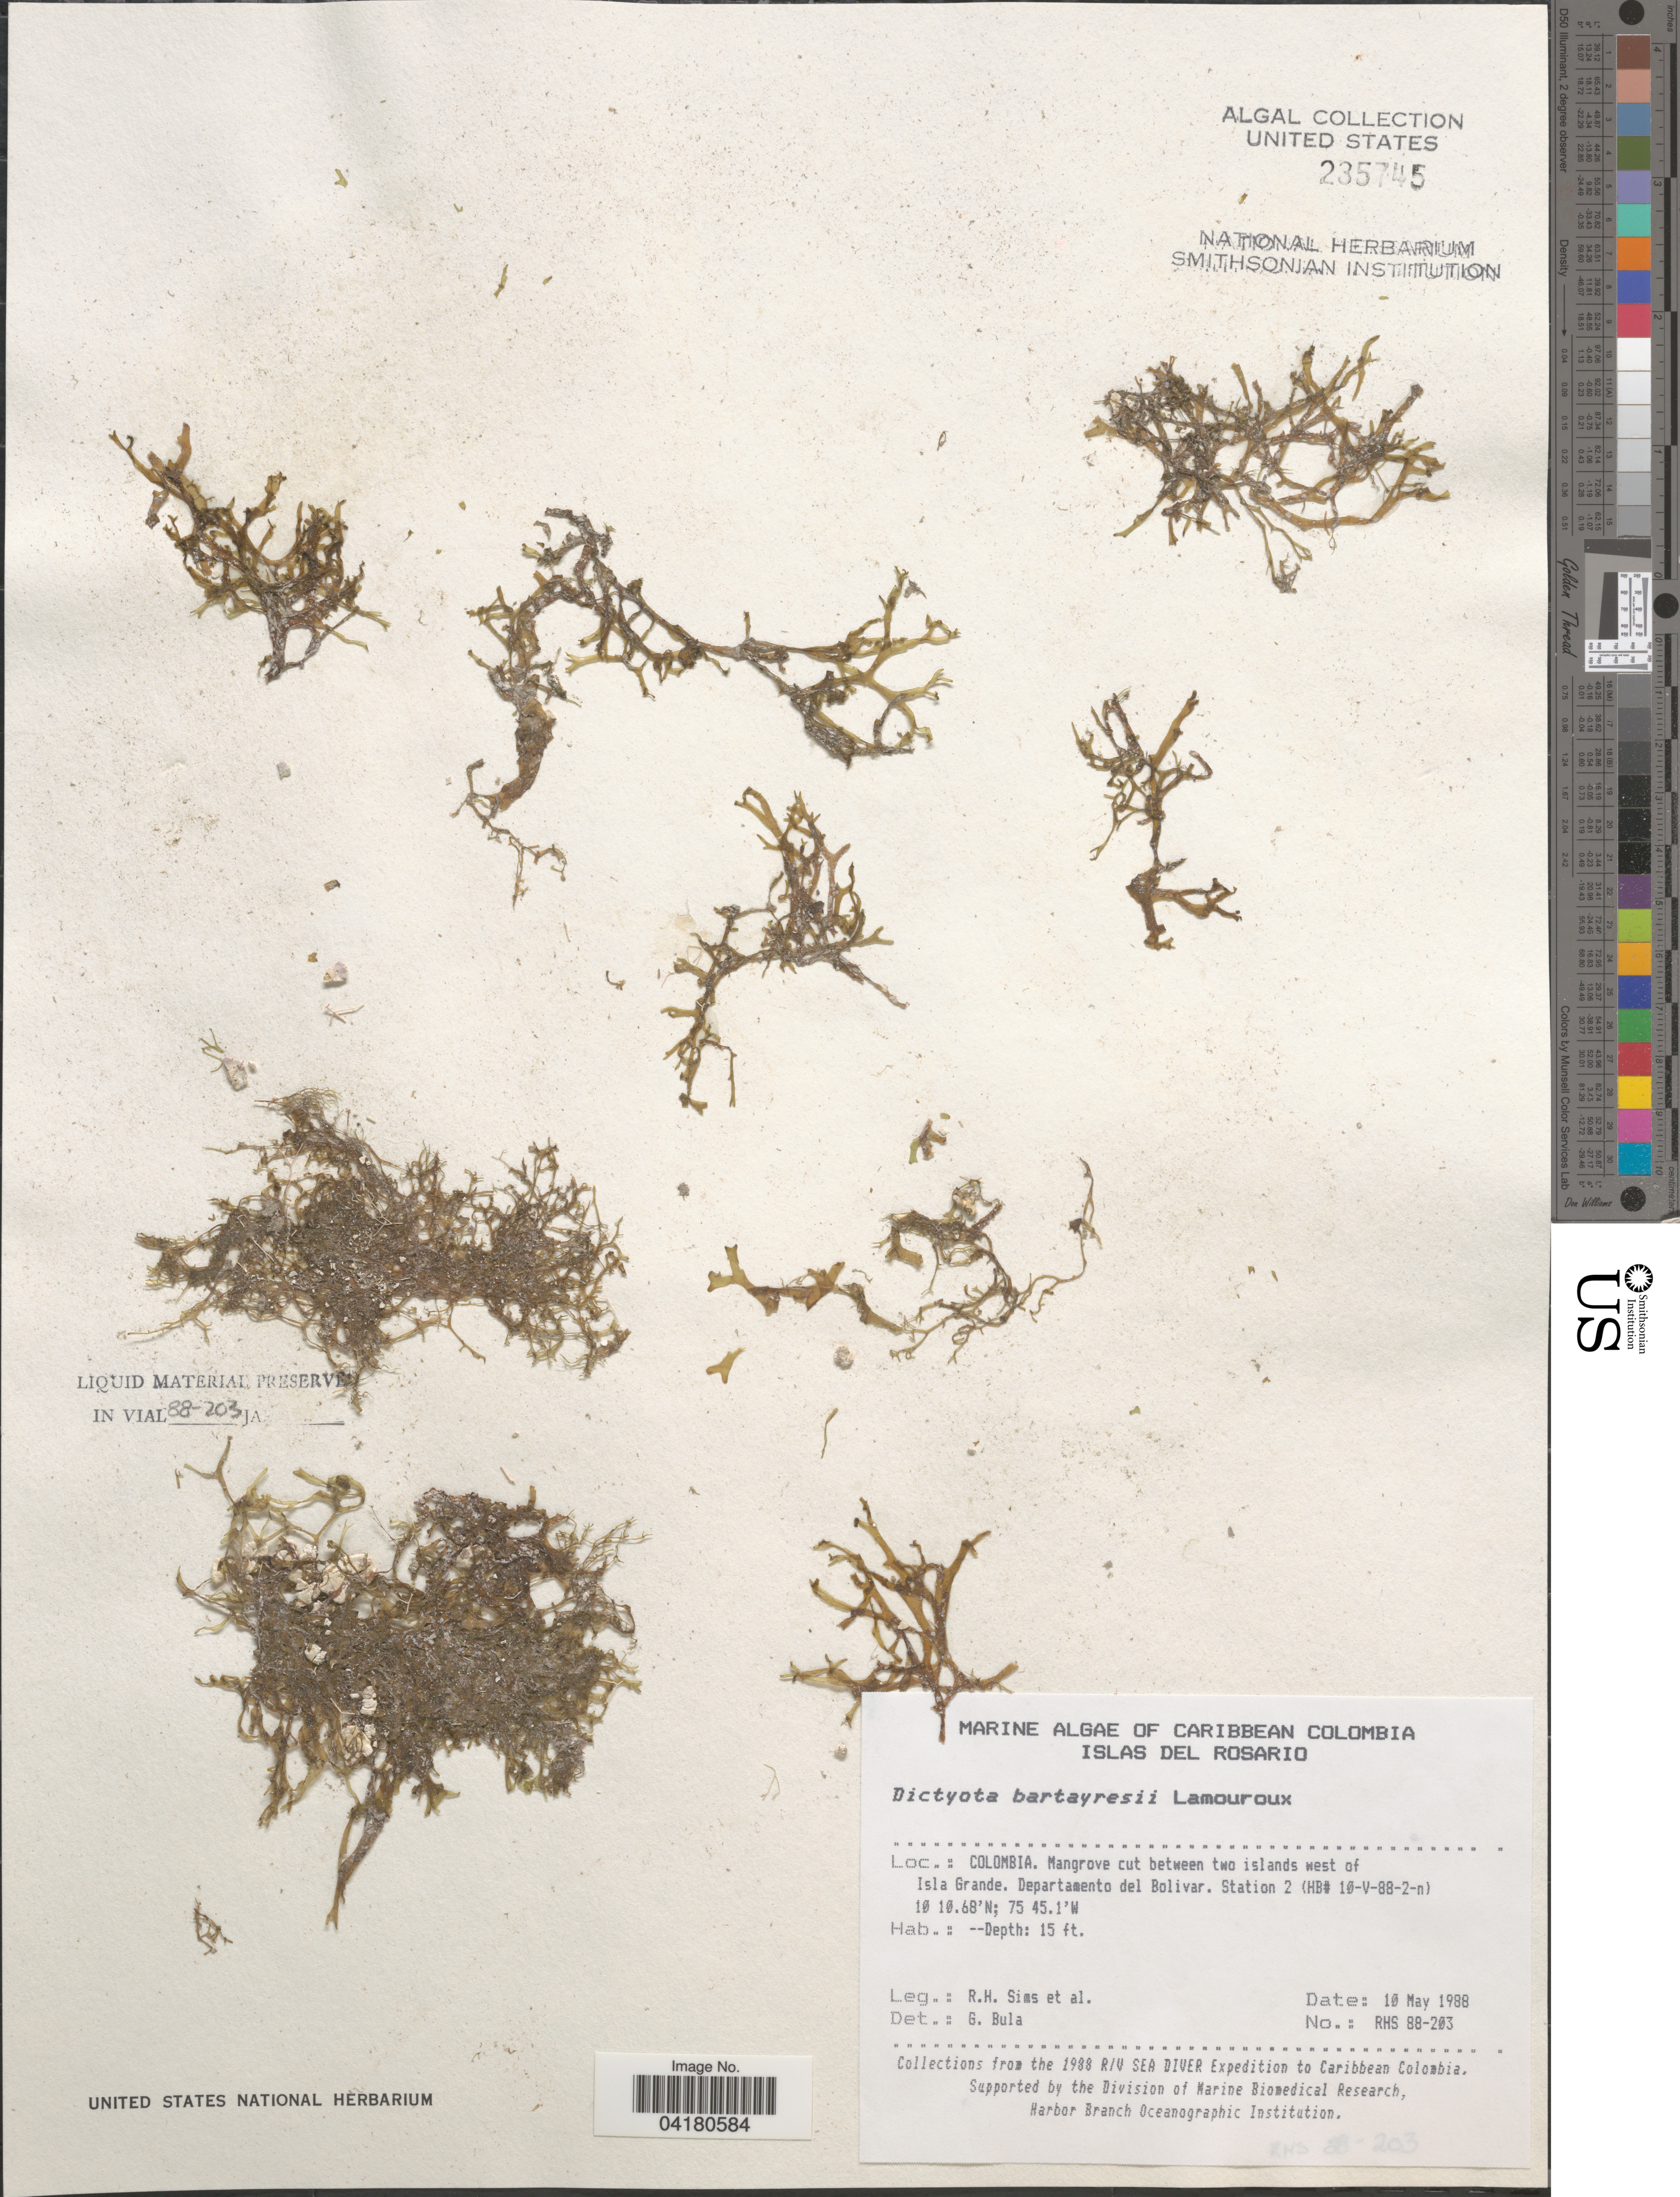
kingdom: Chromista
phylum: Ochrophyta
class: Phaeophyceae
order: Dictyotales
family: Dictyotaceae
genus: Dictyota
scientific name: Dictyota bartayresii J.V. Lamour. nom. illeg.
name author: J.V.Lamouroux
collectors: R. Sims & et al.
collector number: RHS 88-203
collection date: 1988-05-10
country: Colombia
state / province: Bolívar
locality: Caribbean Colombia. Islas del Rosario. Mangrove cut between two islands west of Isla Grande. Departamento del Bolivar. Station 2 (HB# 10-V-88-2-n). The 1988 R/V Sea Diver Expedition to Caribbean Colombia.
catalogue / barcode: US 235745